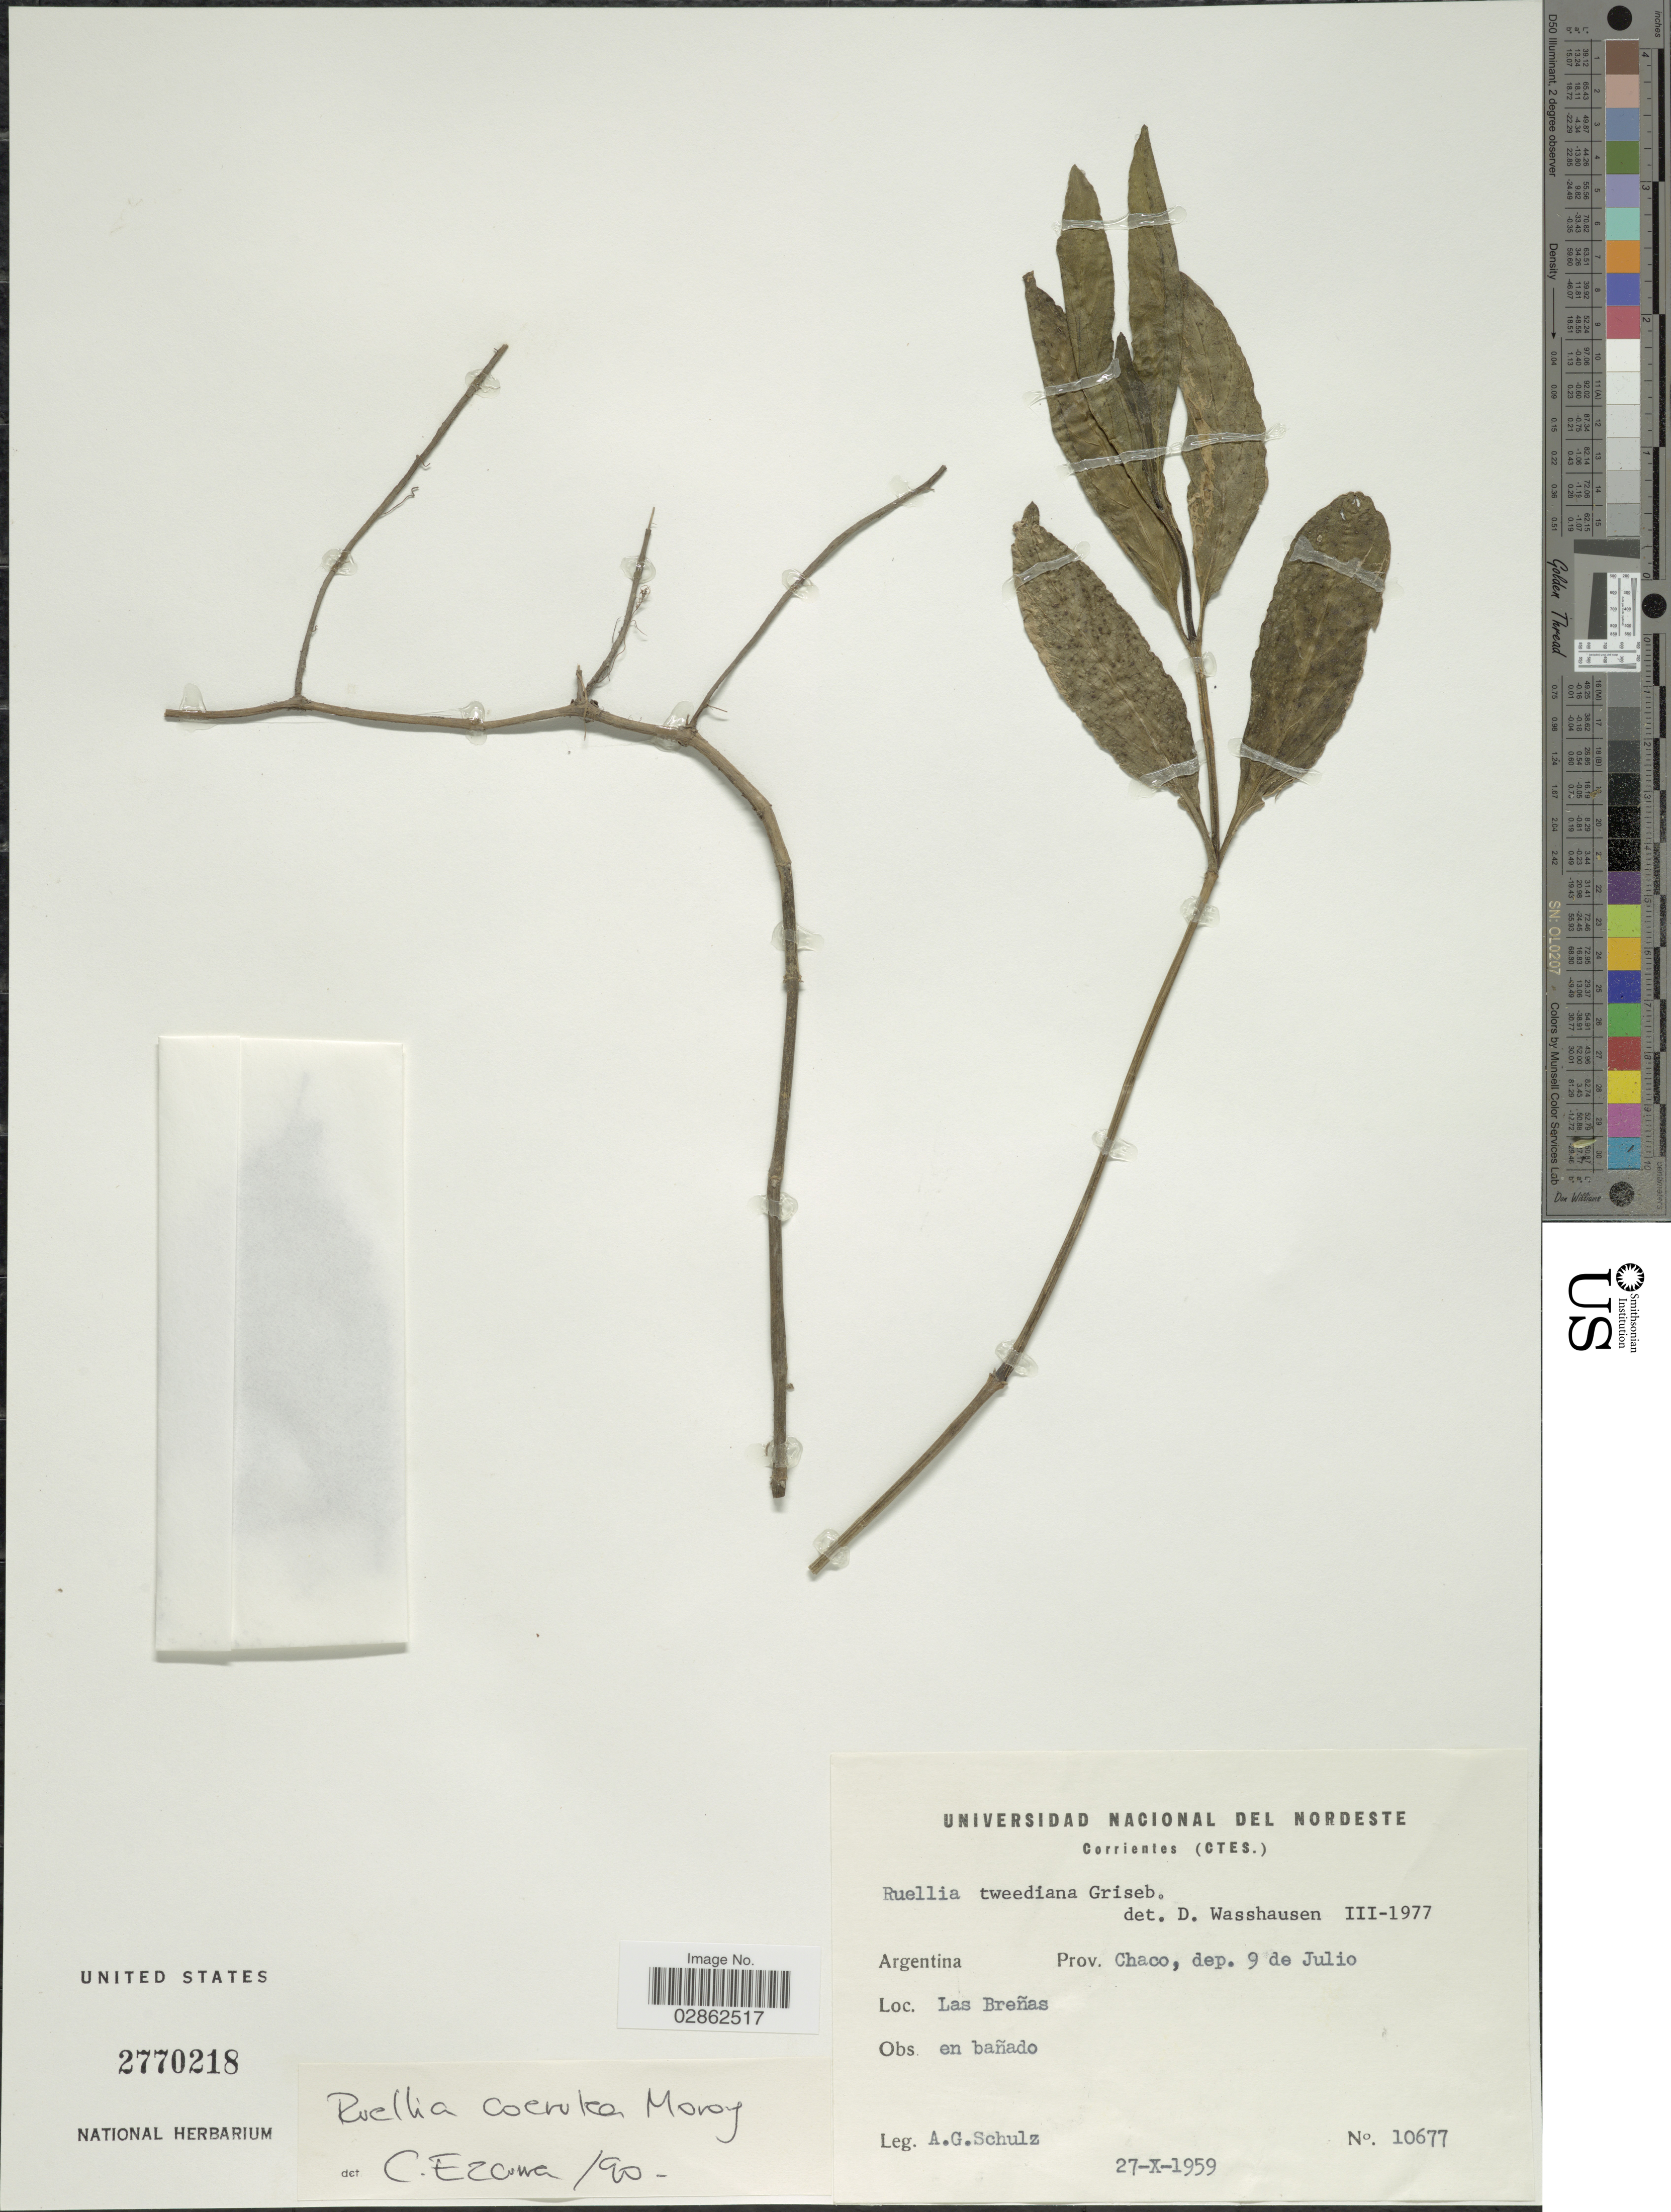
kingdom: Plantae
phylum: Tracheophyta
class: Magnoliopsida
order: Lamiales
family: Acanthaceae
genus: Ruellia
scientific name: Ruellia coerulea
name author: Morong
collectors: A. G. Schulz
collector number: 10677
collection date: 1959-10-27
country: Argentina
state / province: Chaco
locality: Dep. 9 de Julio. Las Breñas.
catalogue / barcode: US 2770218